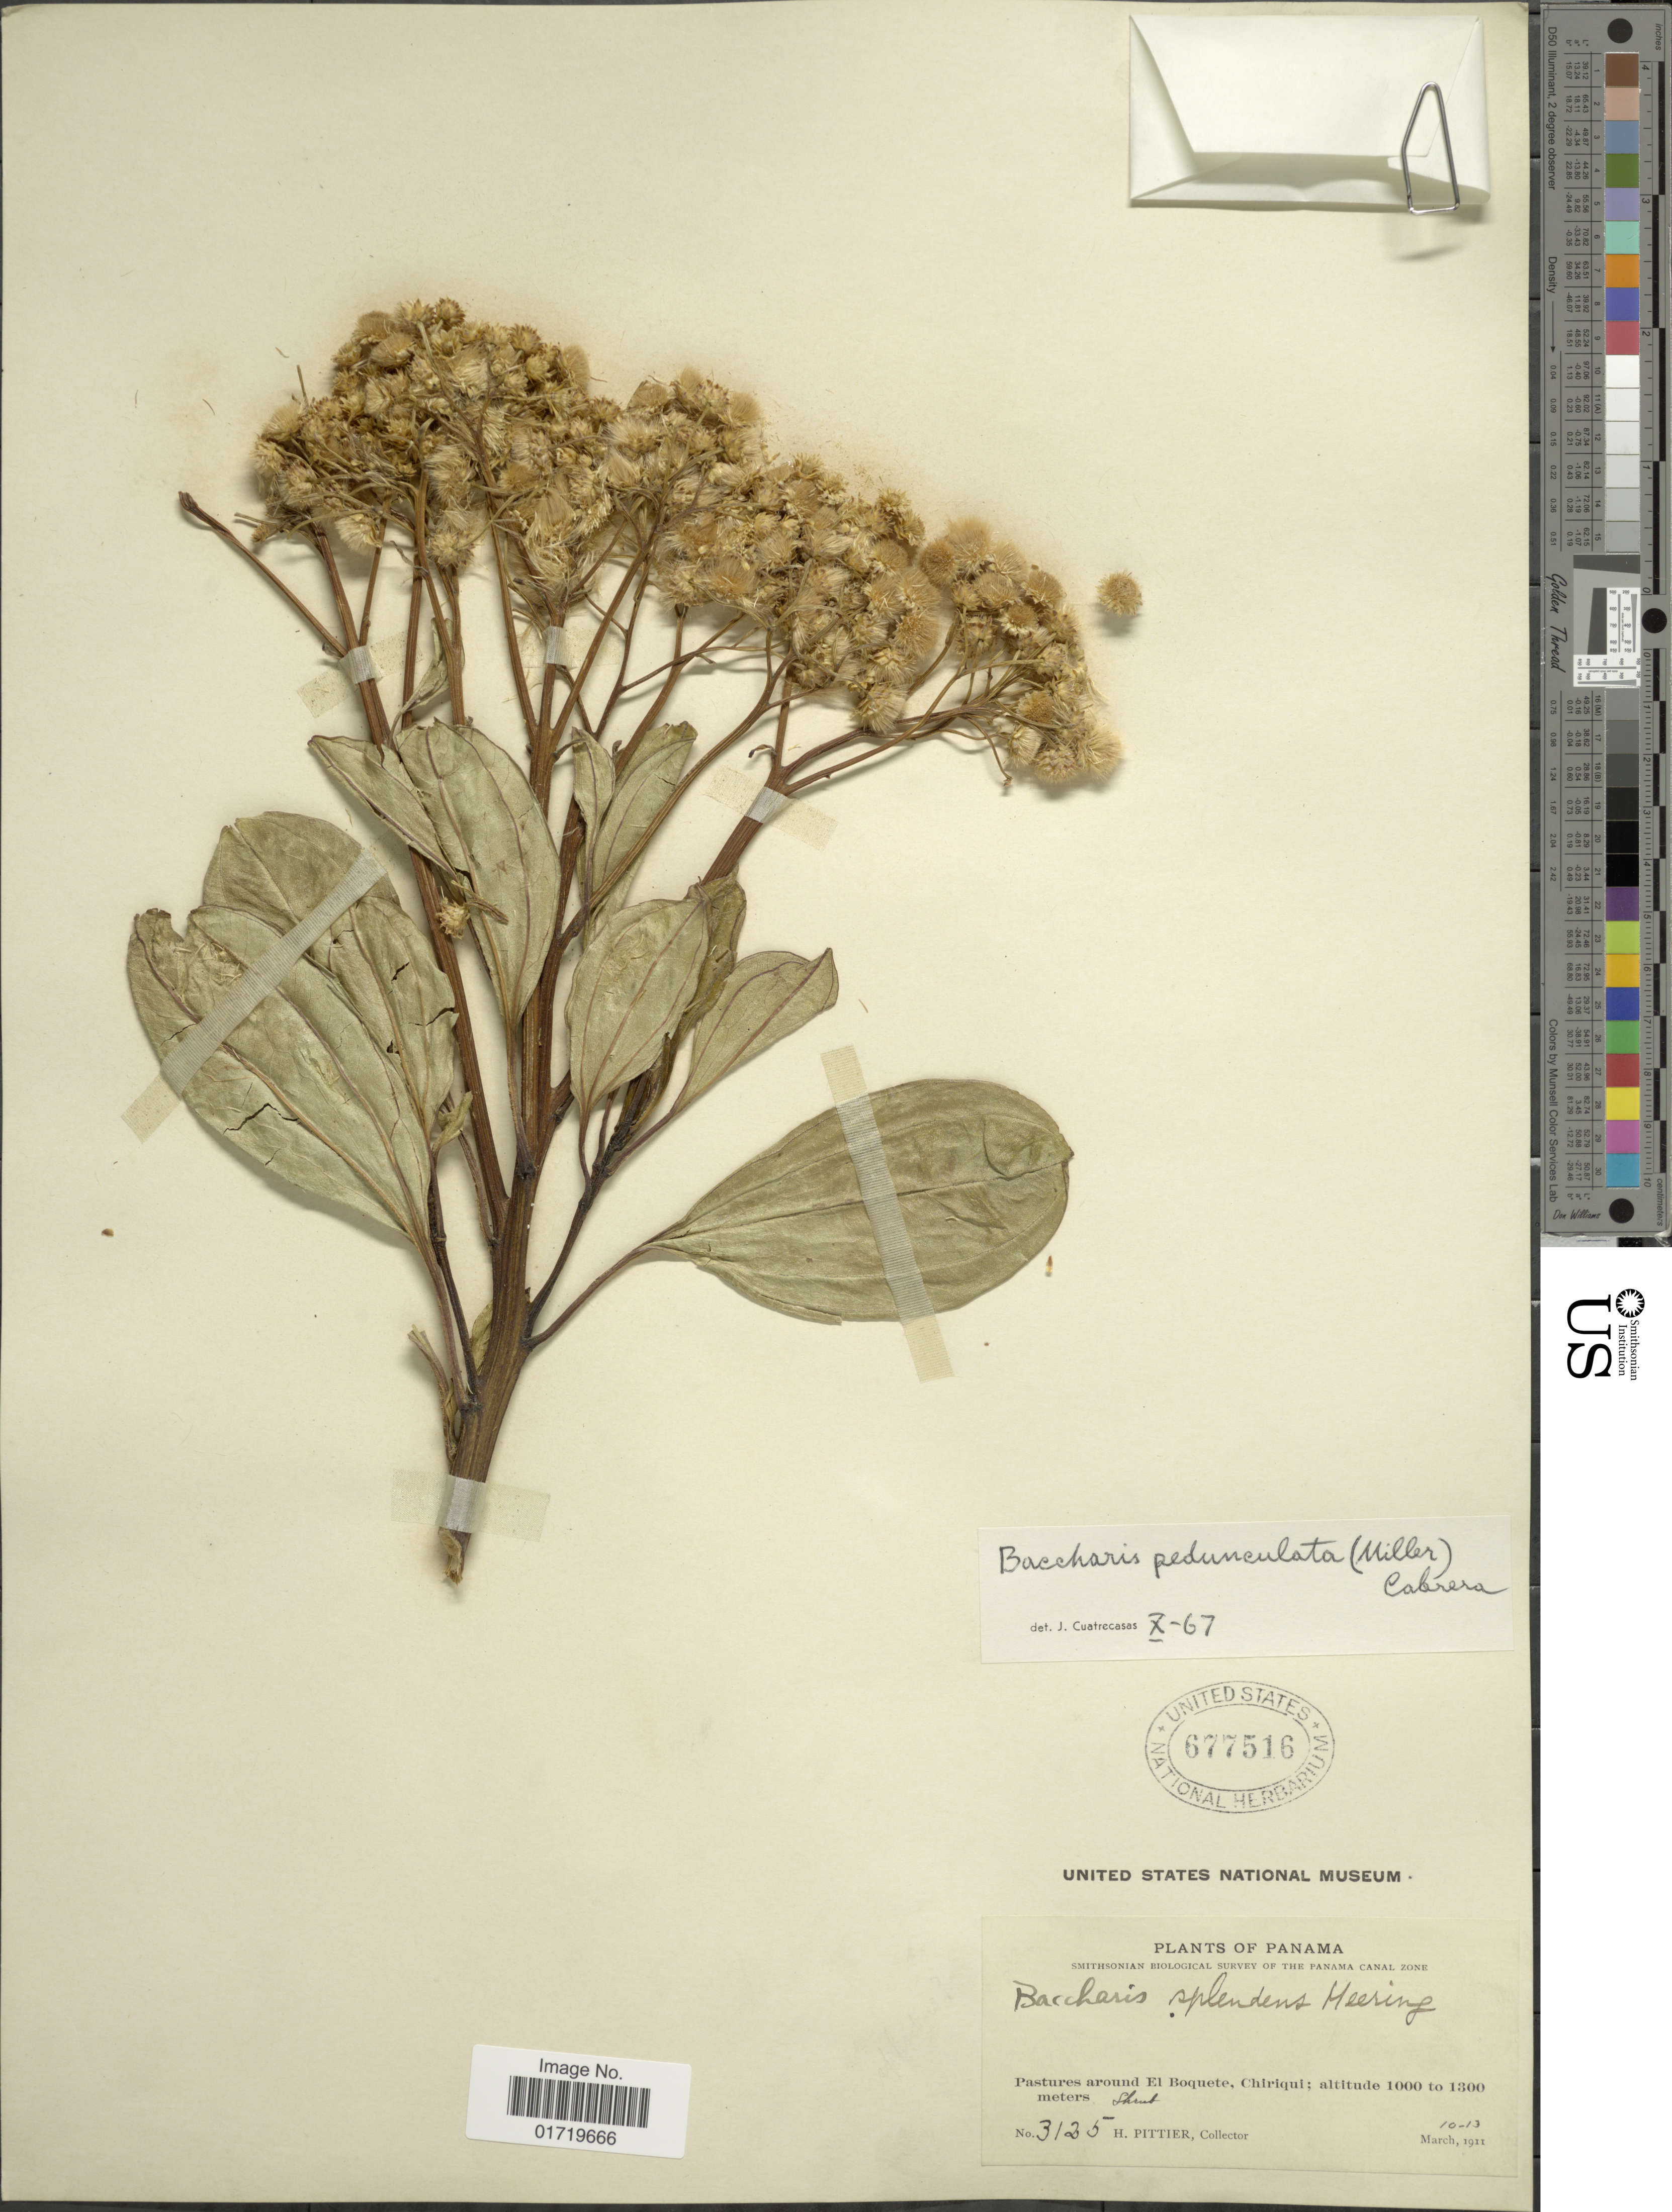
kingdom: Plantae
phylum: Tracheophyta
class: Magnoliopsida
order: Asterales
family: Asteraceae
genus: Baccharis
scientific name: Baccharis pedunculata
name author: (Mill.) Cabrera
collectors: H. F. Pittier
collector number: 3125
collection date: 1911-03-10/1911-03-13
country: Panama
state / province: Chiriqui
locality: Pastures around El Boquete, Chiriqui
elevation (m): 1000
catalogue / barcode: US 677516